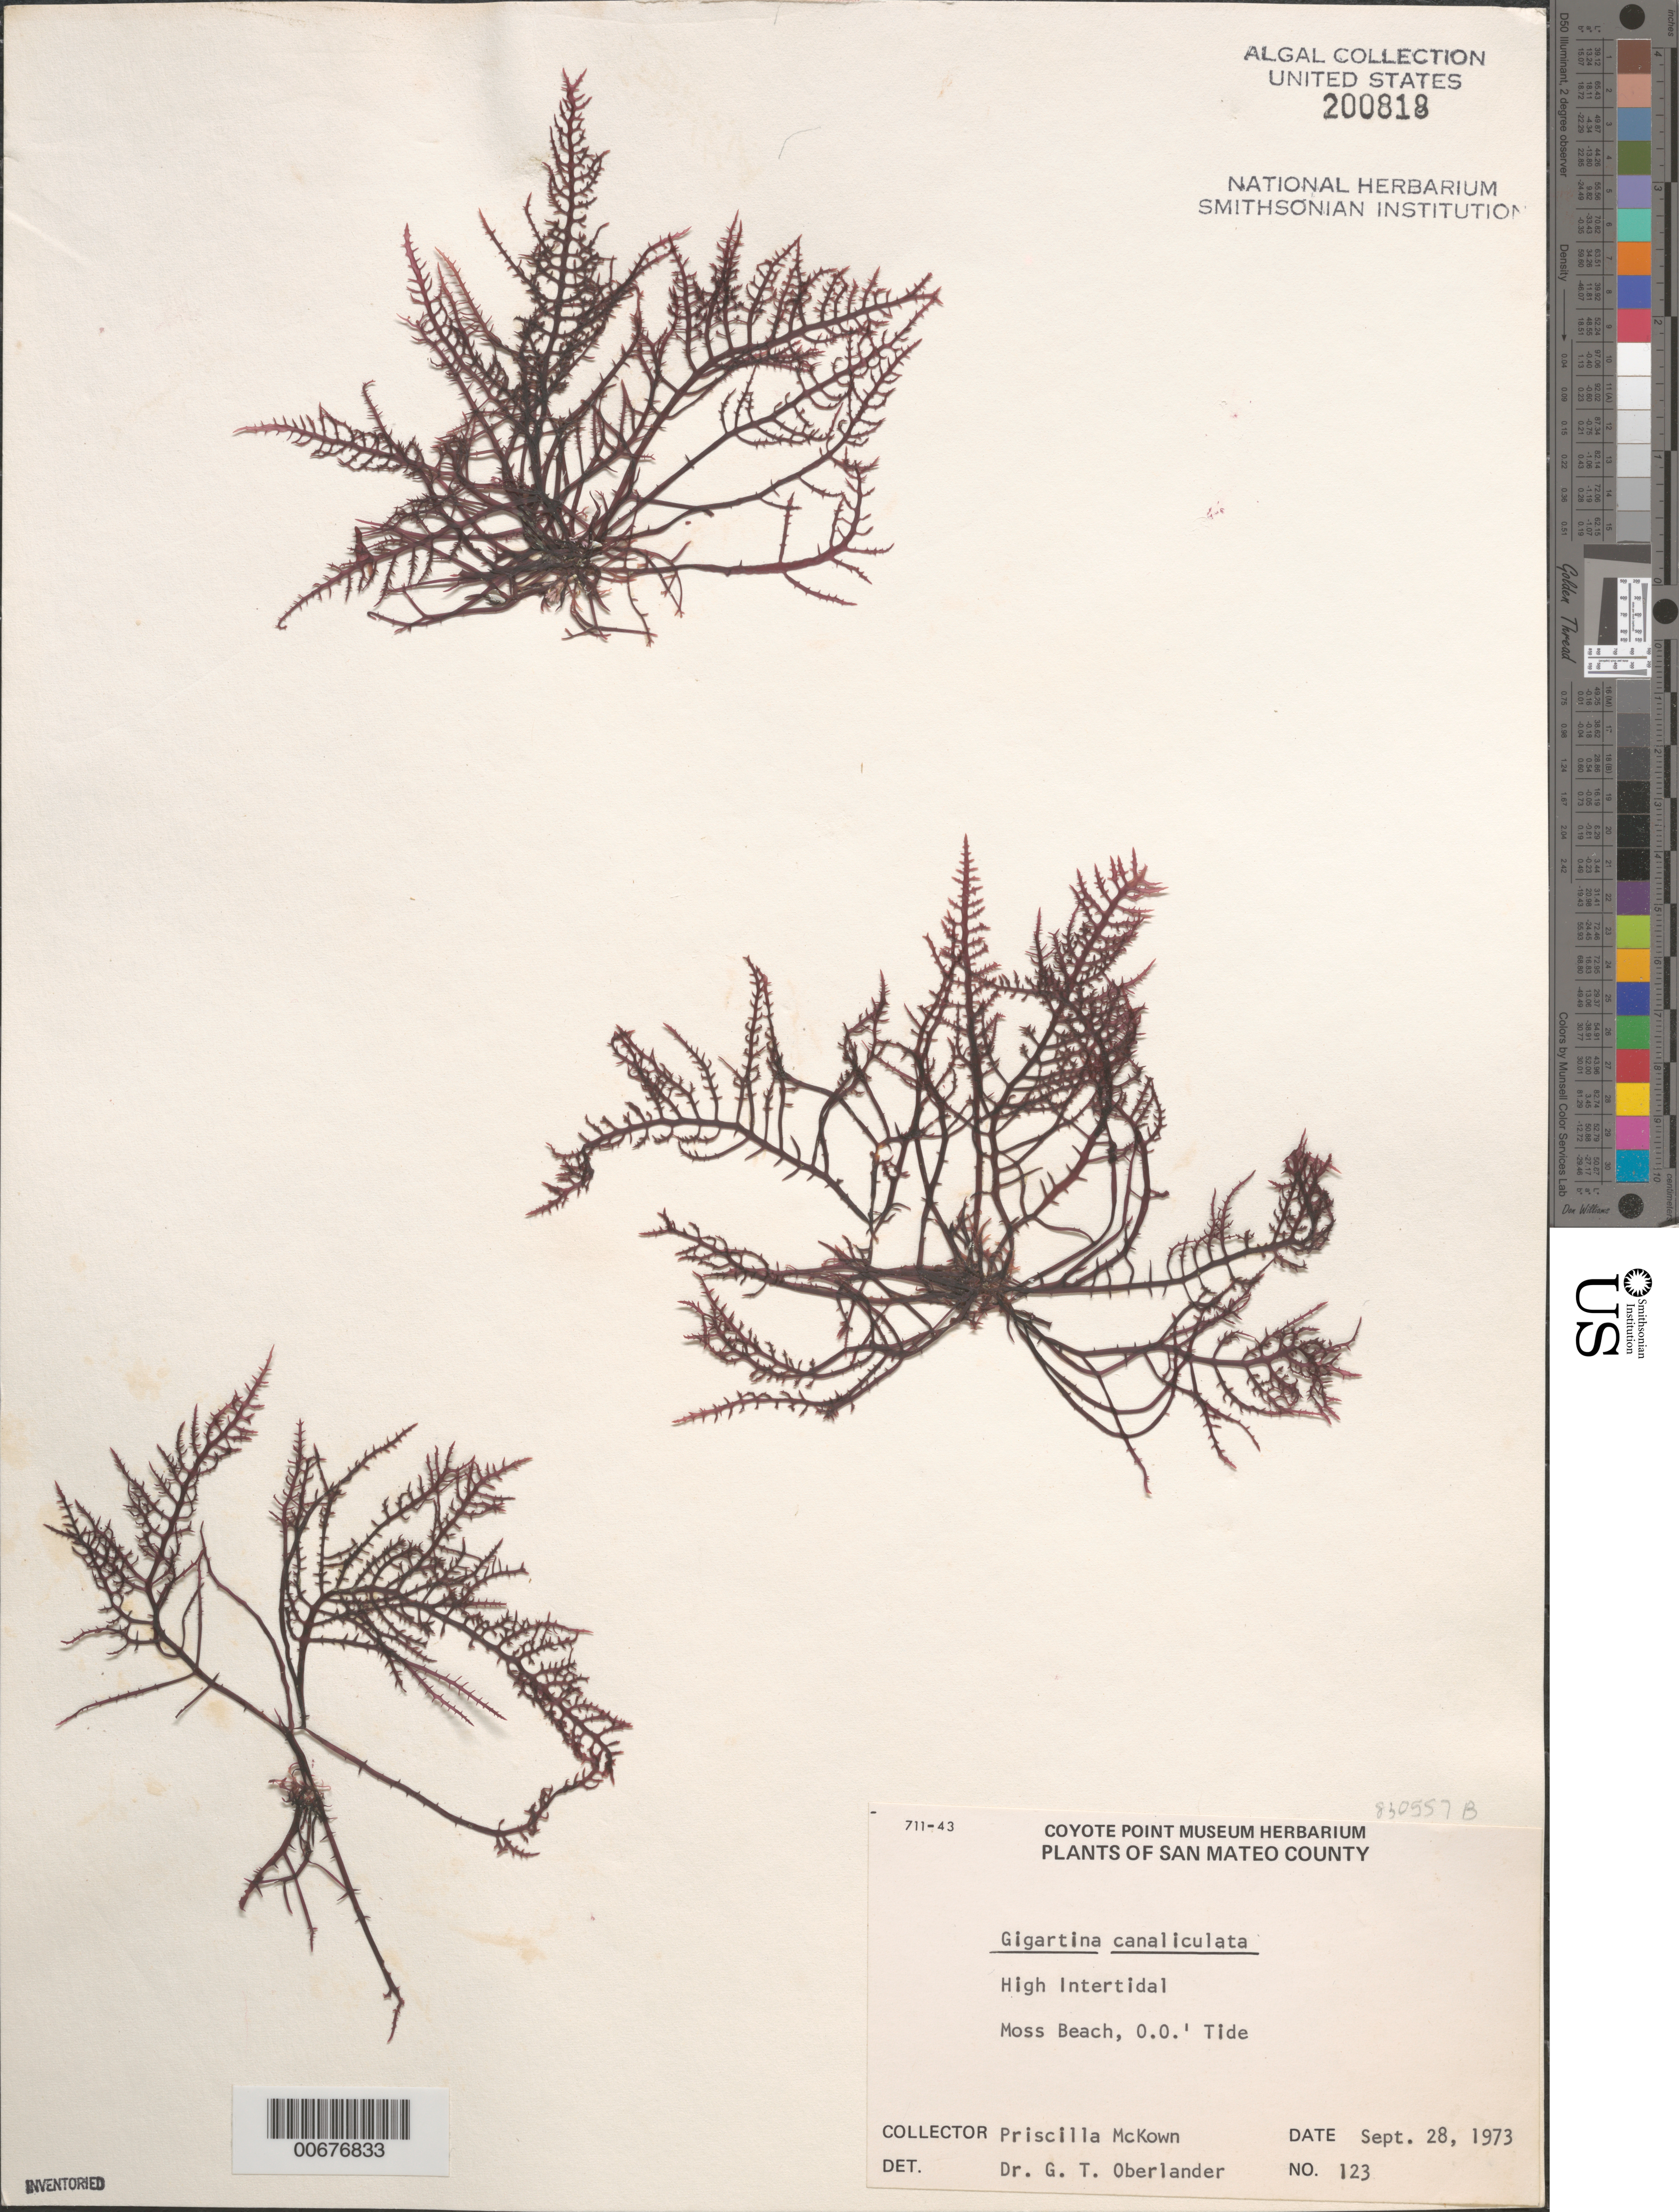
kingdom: Plantae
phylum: Rhodophyta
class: Florideophyceae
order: Gigartinales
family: Gigartinaceae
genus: Gigartina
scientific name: Gigartina canaliculata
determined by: Oberlander, G. T.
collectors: P. McKown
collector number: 123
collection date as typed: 28 Sep 1973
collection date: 1973-09-28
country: United States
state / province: California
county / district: San Mateo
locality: Moss Beach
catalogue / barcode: US 200818